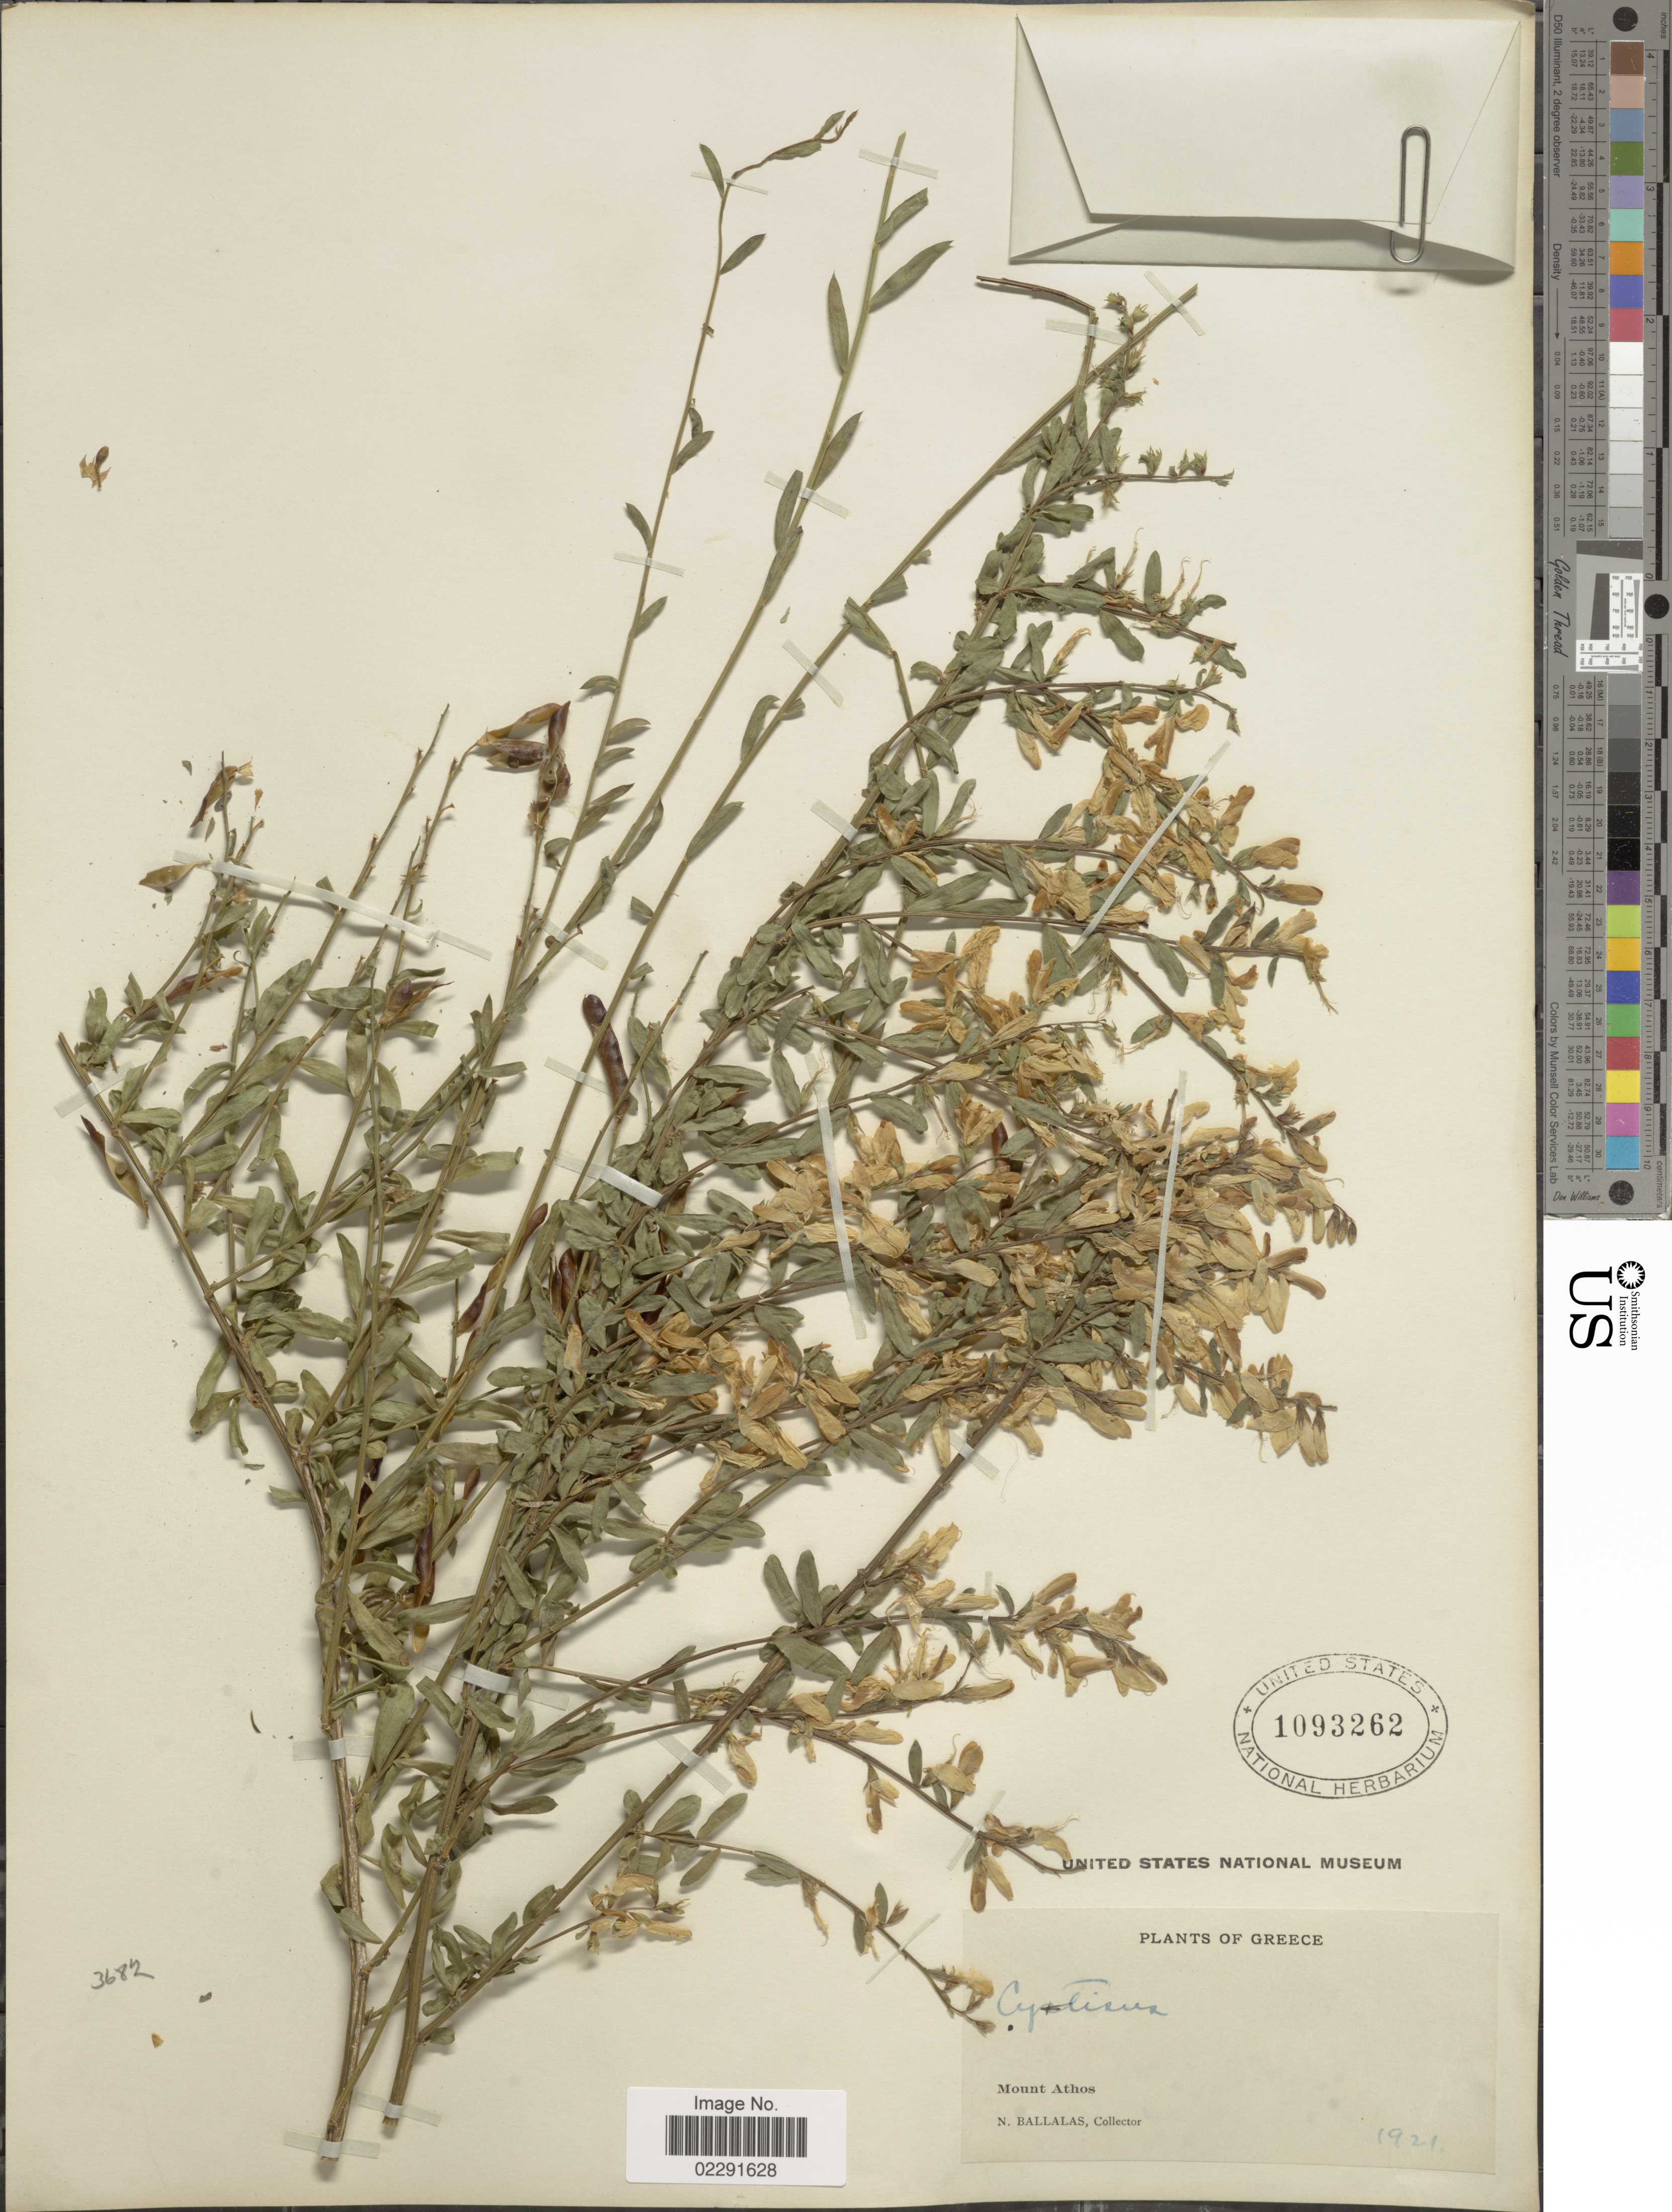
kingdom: Plantae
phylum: Tracheophyta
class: Magnoliopsida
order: Fabales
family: Fabaceae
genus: Cytisus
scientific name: Cytisus sp.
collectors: N. Ballalas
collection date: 1921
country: Greece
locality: Mount Athos.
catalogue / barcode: US 1093262